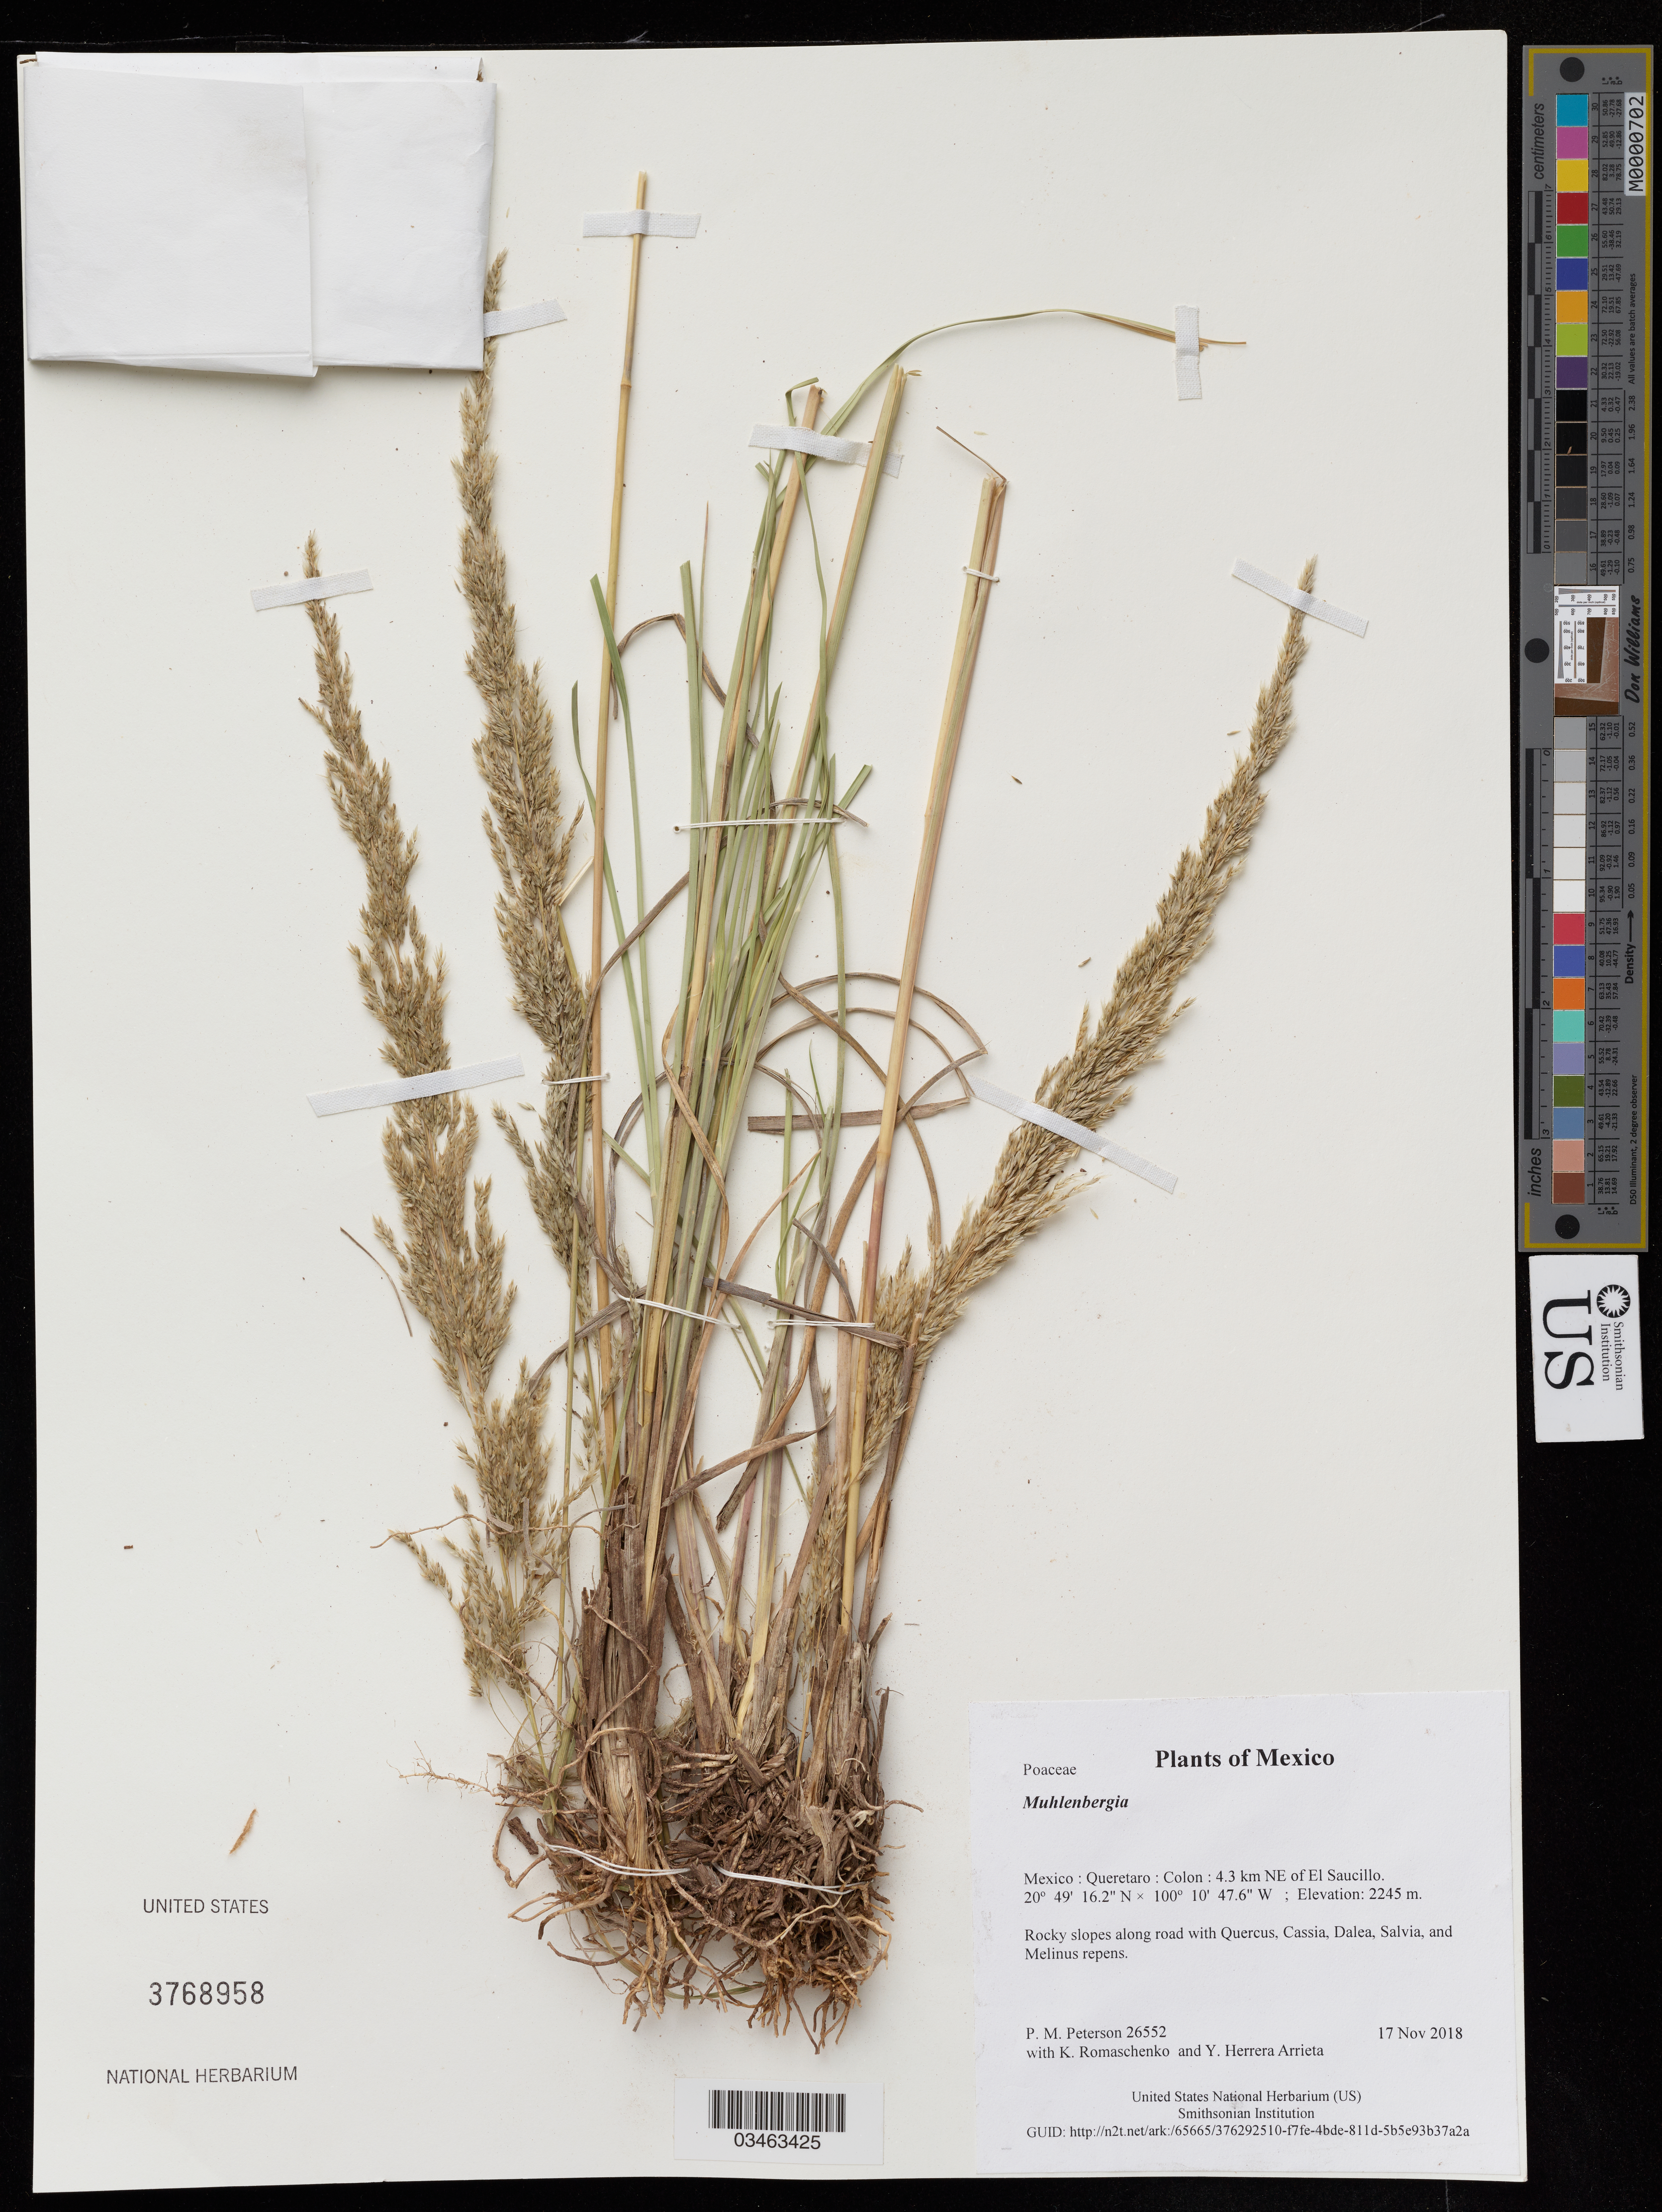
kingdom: Plantae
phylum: Tracheophyta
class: Liliopsida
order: Poales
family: Poaceae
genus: Muhlenbergia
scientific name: Muhlenbergia sp.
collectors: P. M. Peterson, K. Romaschenko & Y. Herrera Arrieta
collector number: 26552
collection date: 2018-11-17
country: Mexico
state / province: Queretaro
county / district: Colon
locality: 4.3 km NE of El Saucillo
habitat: Rocky slopes along road with Quercus, Cassia, Dalea, Salvia, and Melinus repens.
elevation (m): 2245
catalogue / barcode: US 3768958